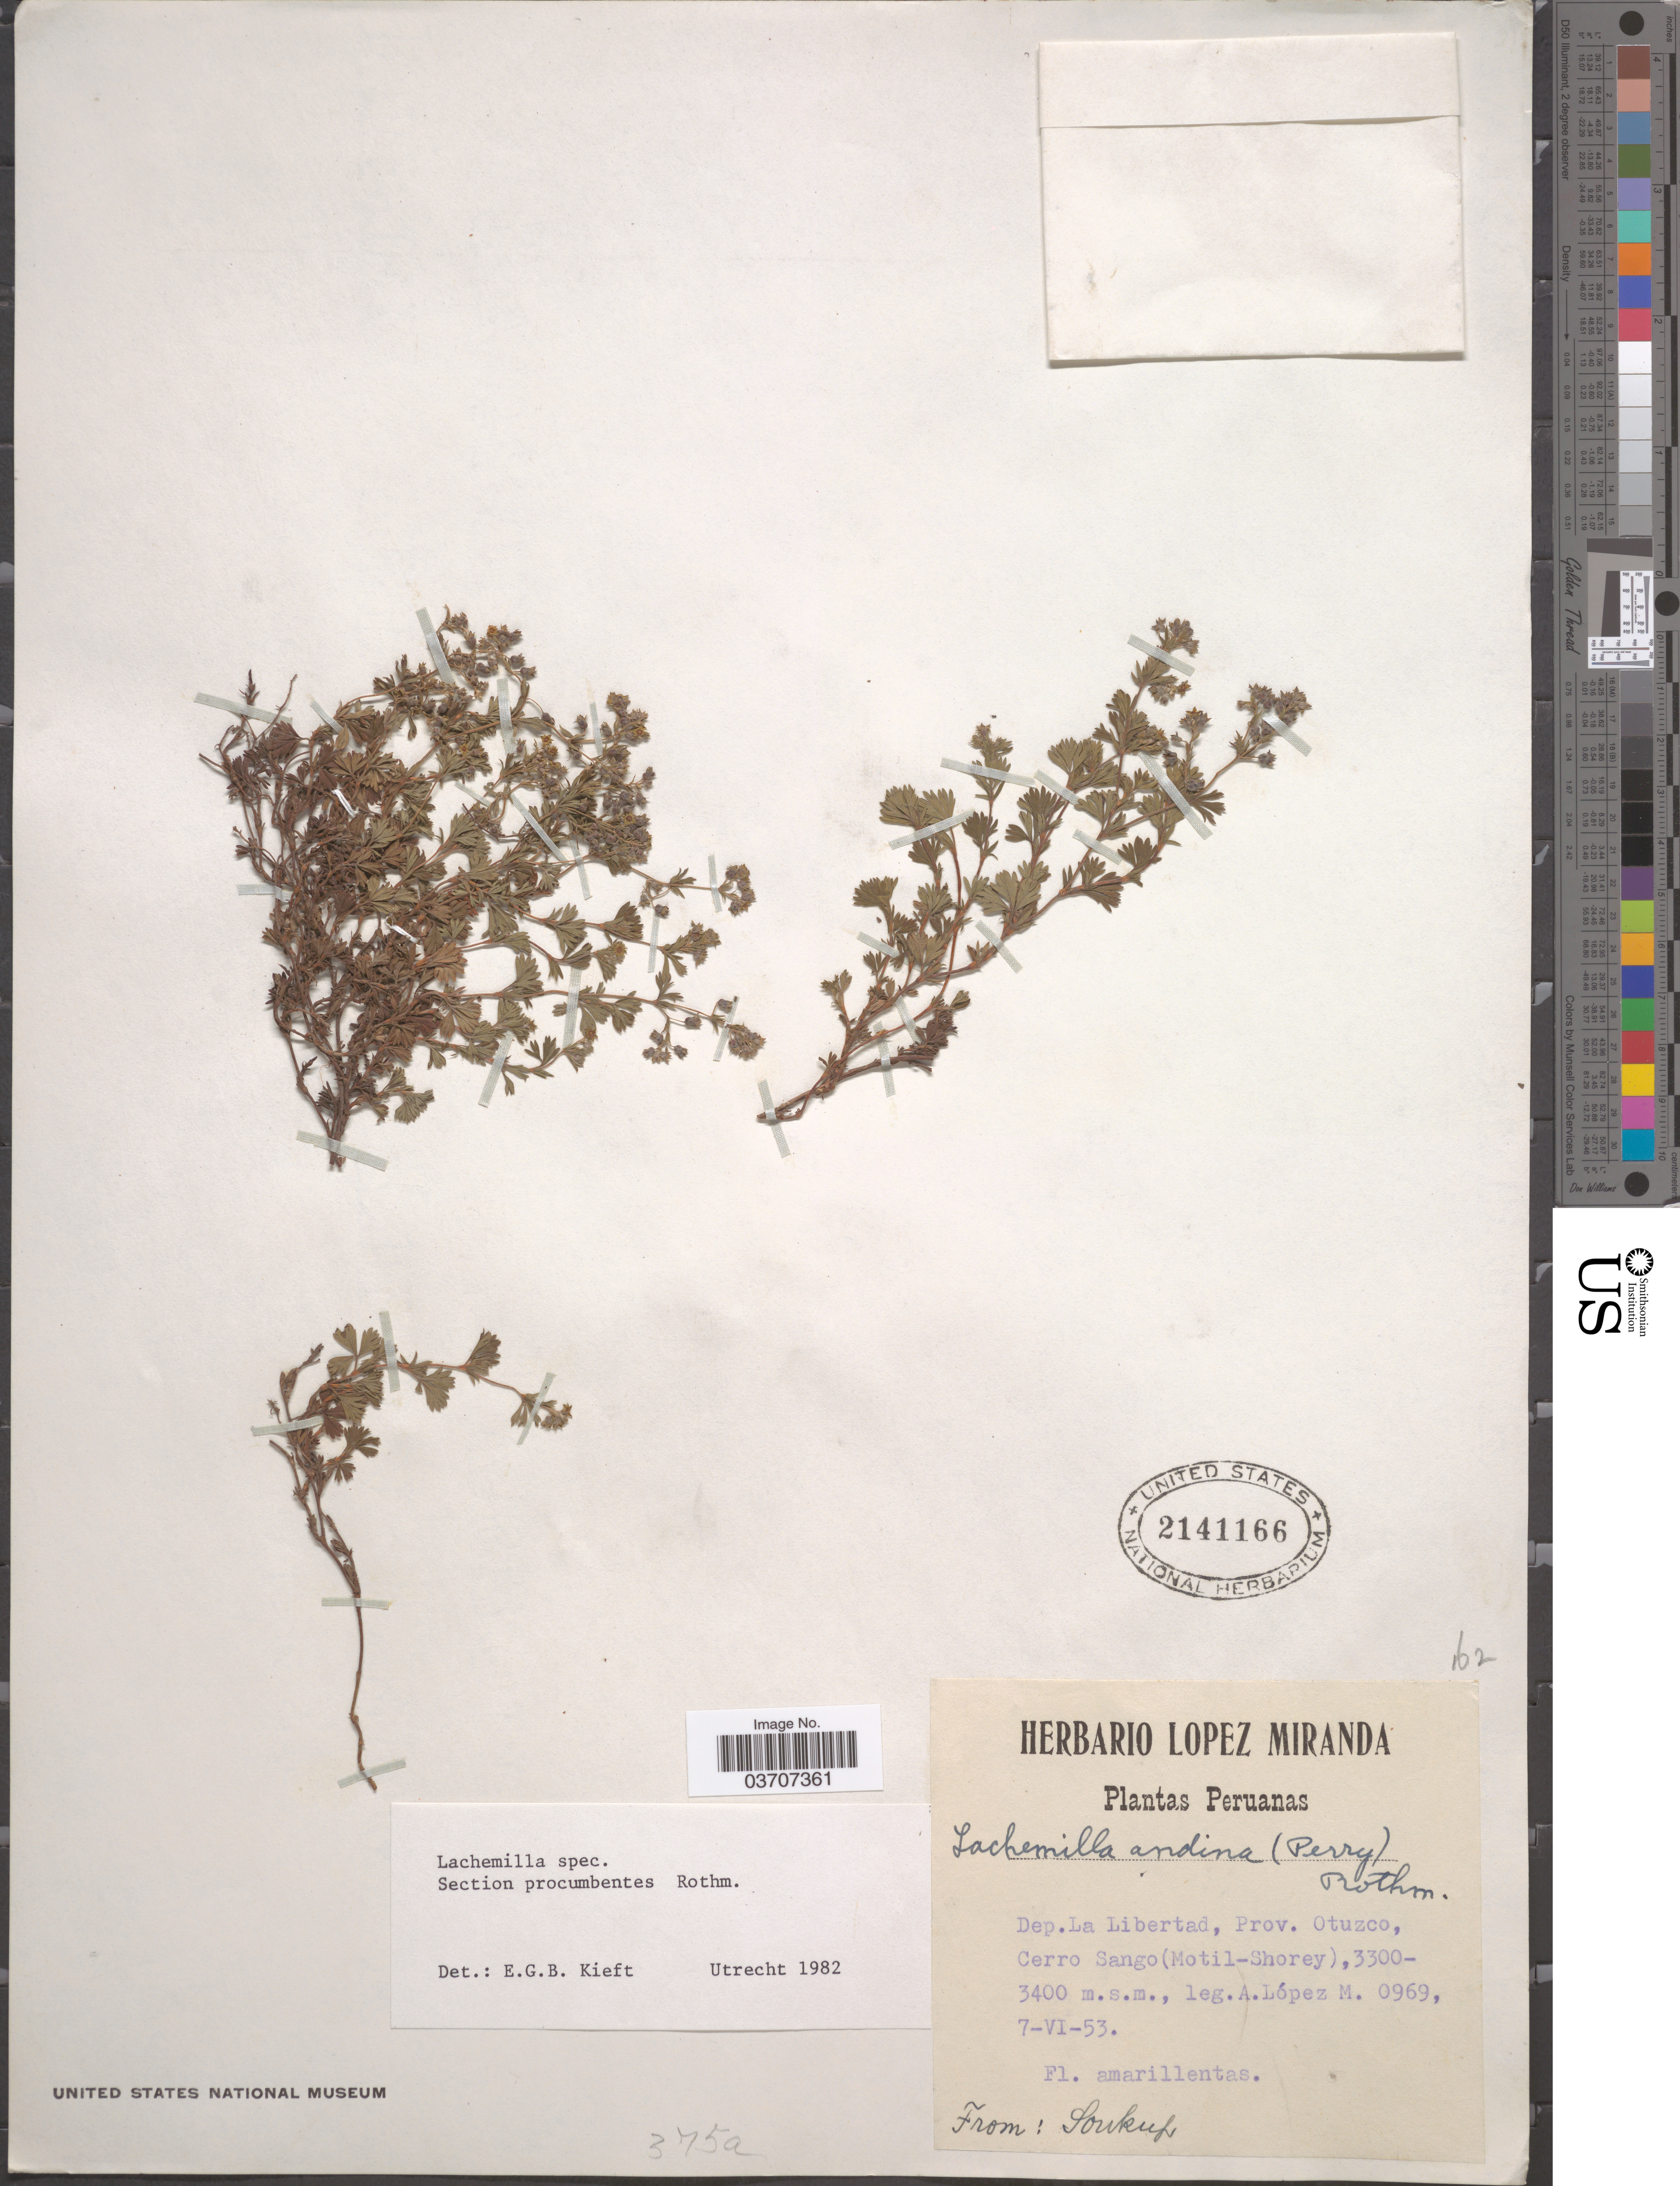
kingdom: Plantae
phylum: Tracheophyta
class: Magnoliopsida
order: Rosales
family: Rosaceae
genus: Lachemilla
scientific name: Lachemilla sp.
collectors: A. López M.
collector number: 0969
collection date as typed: Transcribed d/m/y: 7/6/53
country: Peru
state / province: La Libertad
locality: Dep. La Libertad, Prov. Otuzco, Cerro Sango (Motil-Shorey).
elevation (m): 3300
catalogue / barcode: US 2141166